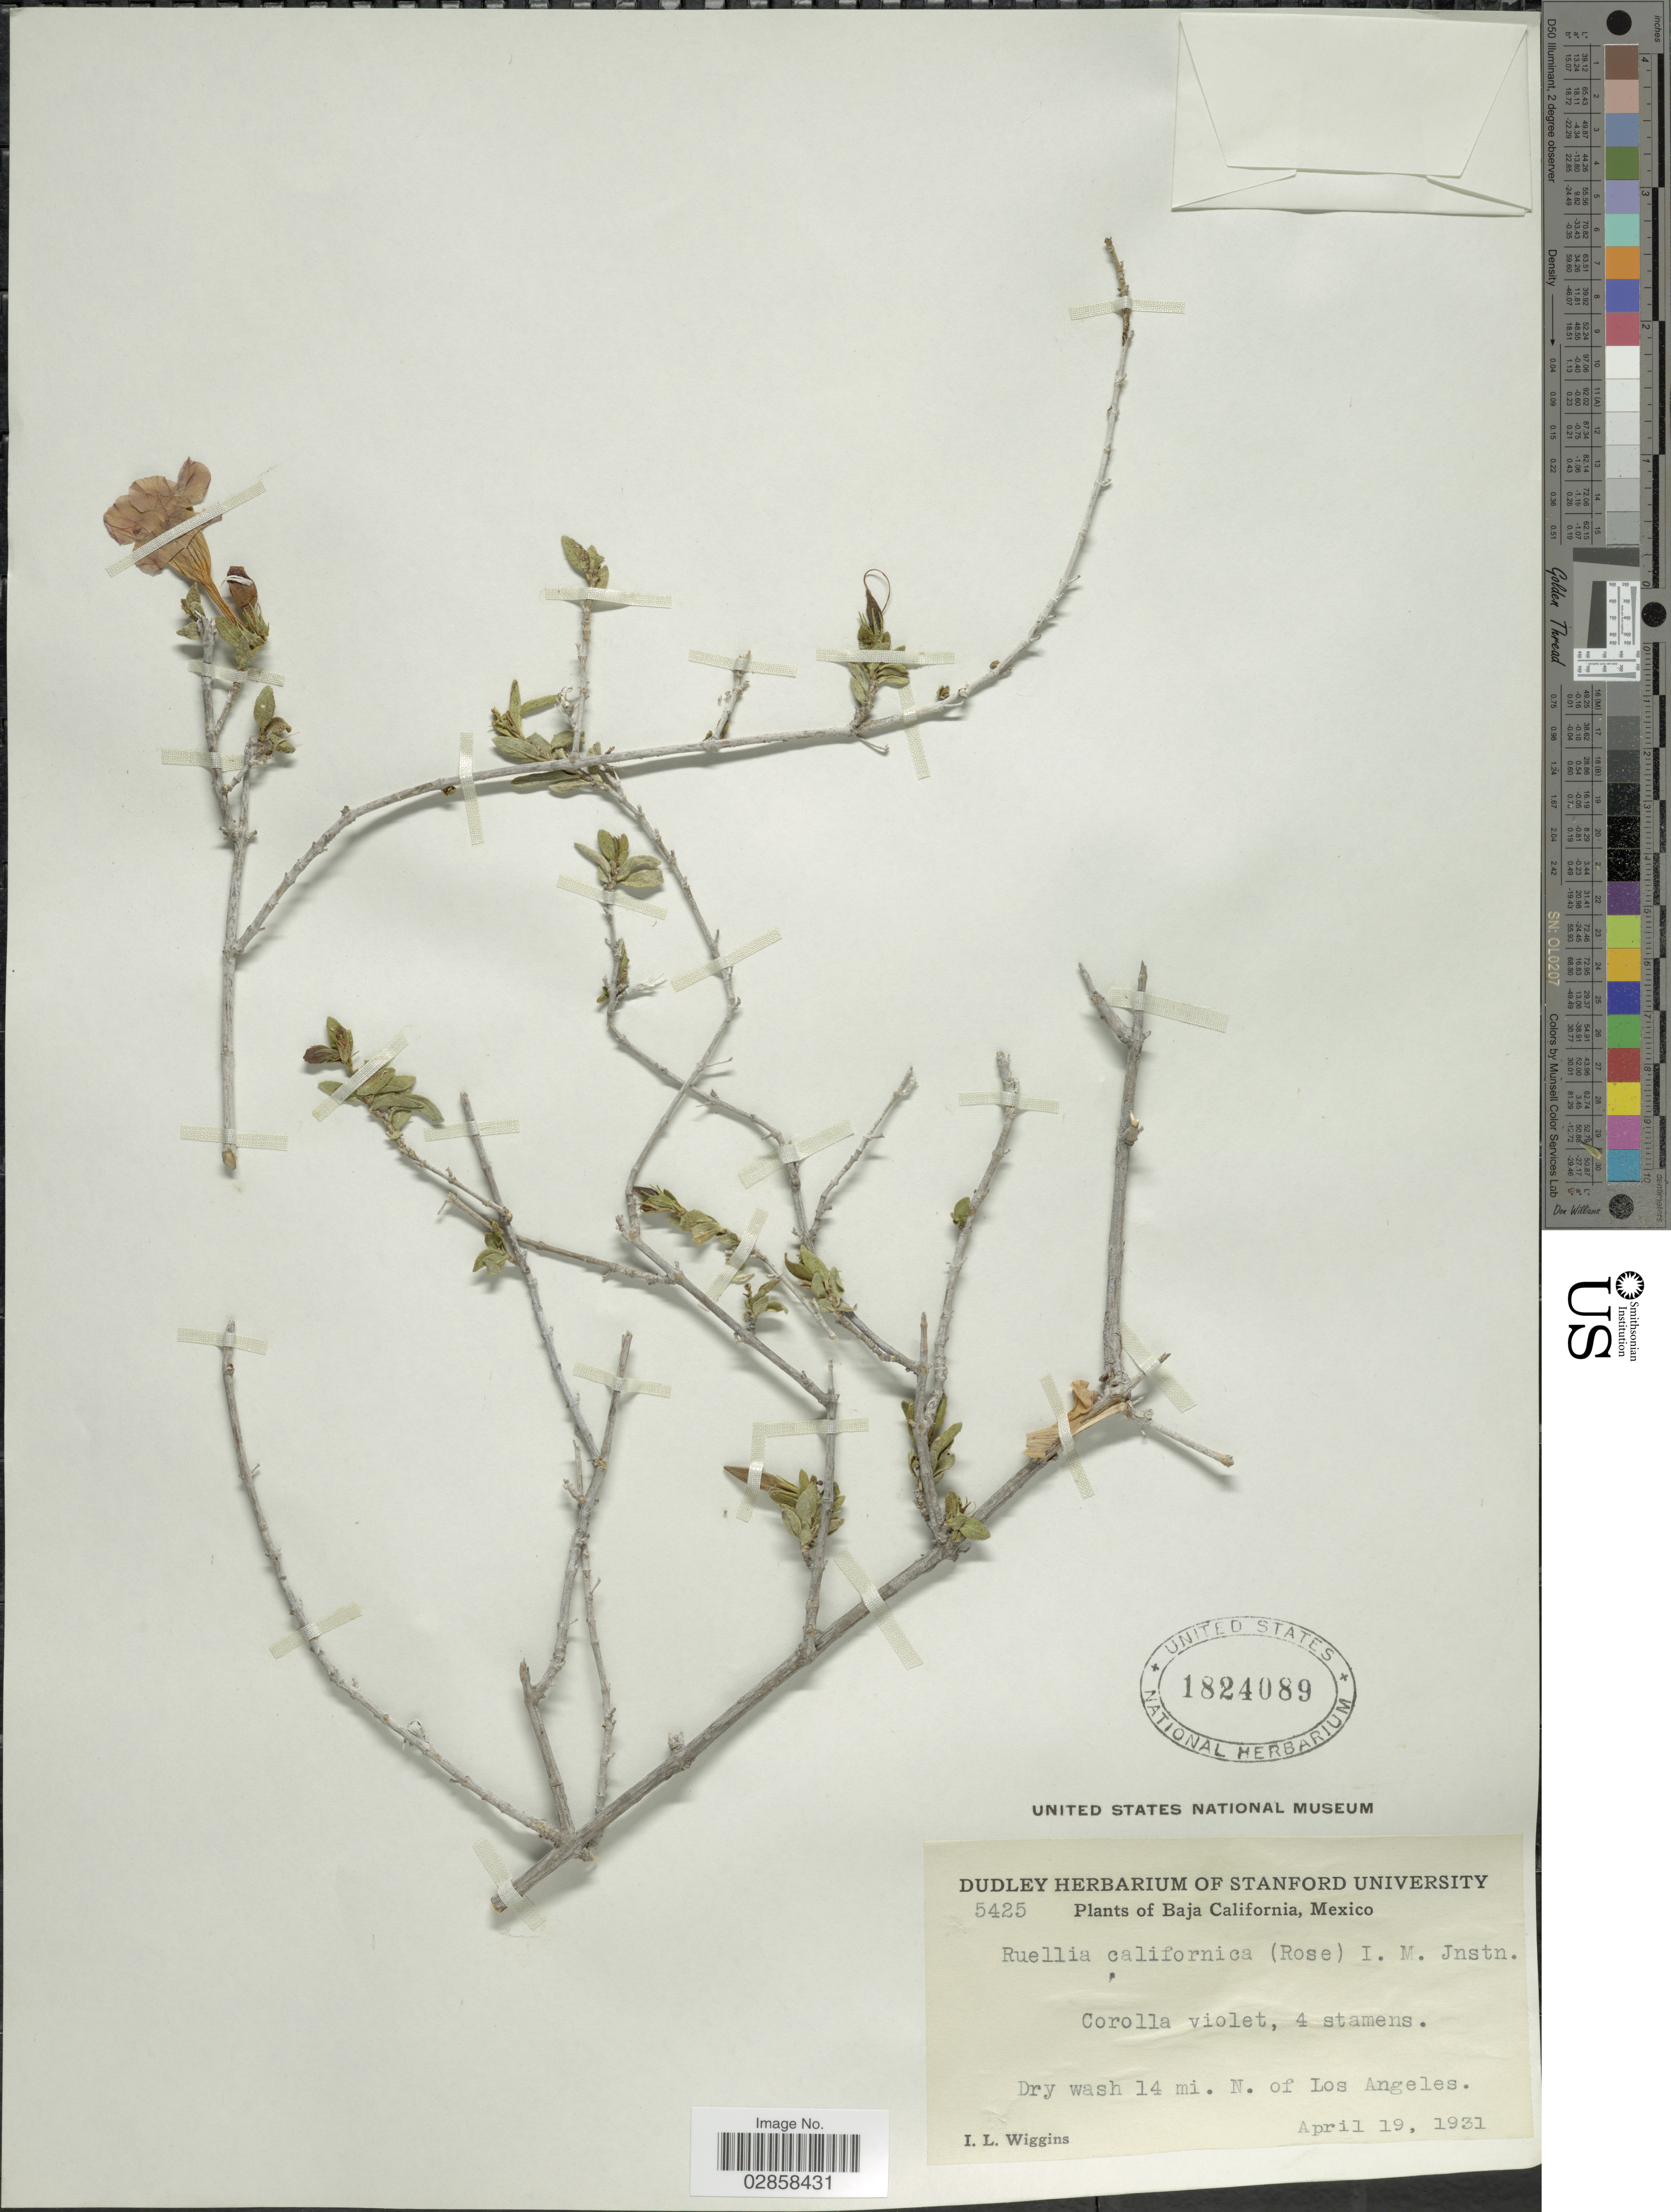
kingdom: Plantae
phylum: Tracheophyta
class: Magnoliopsida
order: Lamiales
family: Acanthaceae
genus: Ruellia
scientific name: Ruellia californica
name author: (Rose) I.M. Johnst.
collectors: I. L. Wiggins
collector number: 5425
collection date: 1931-04-19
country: Mexico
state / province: Baja California Norte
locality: Dry wash 14 mi. N. of Los Angeles.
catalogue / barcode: US 1824089